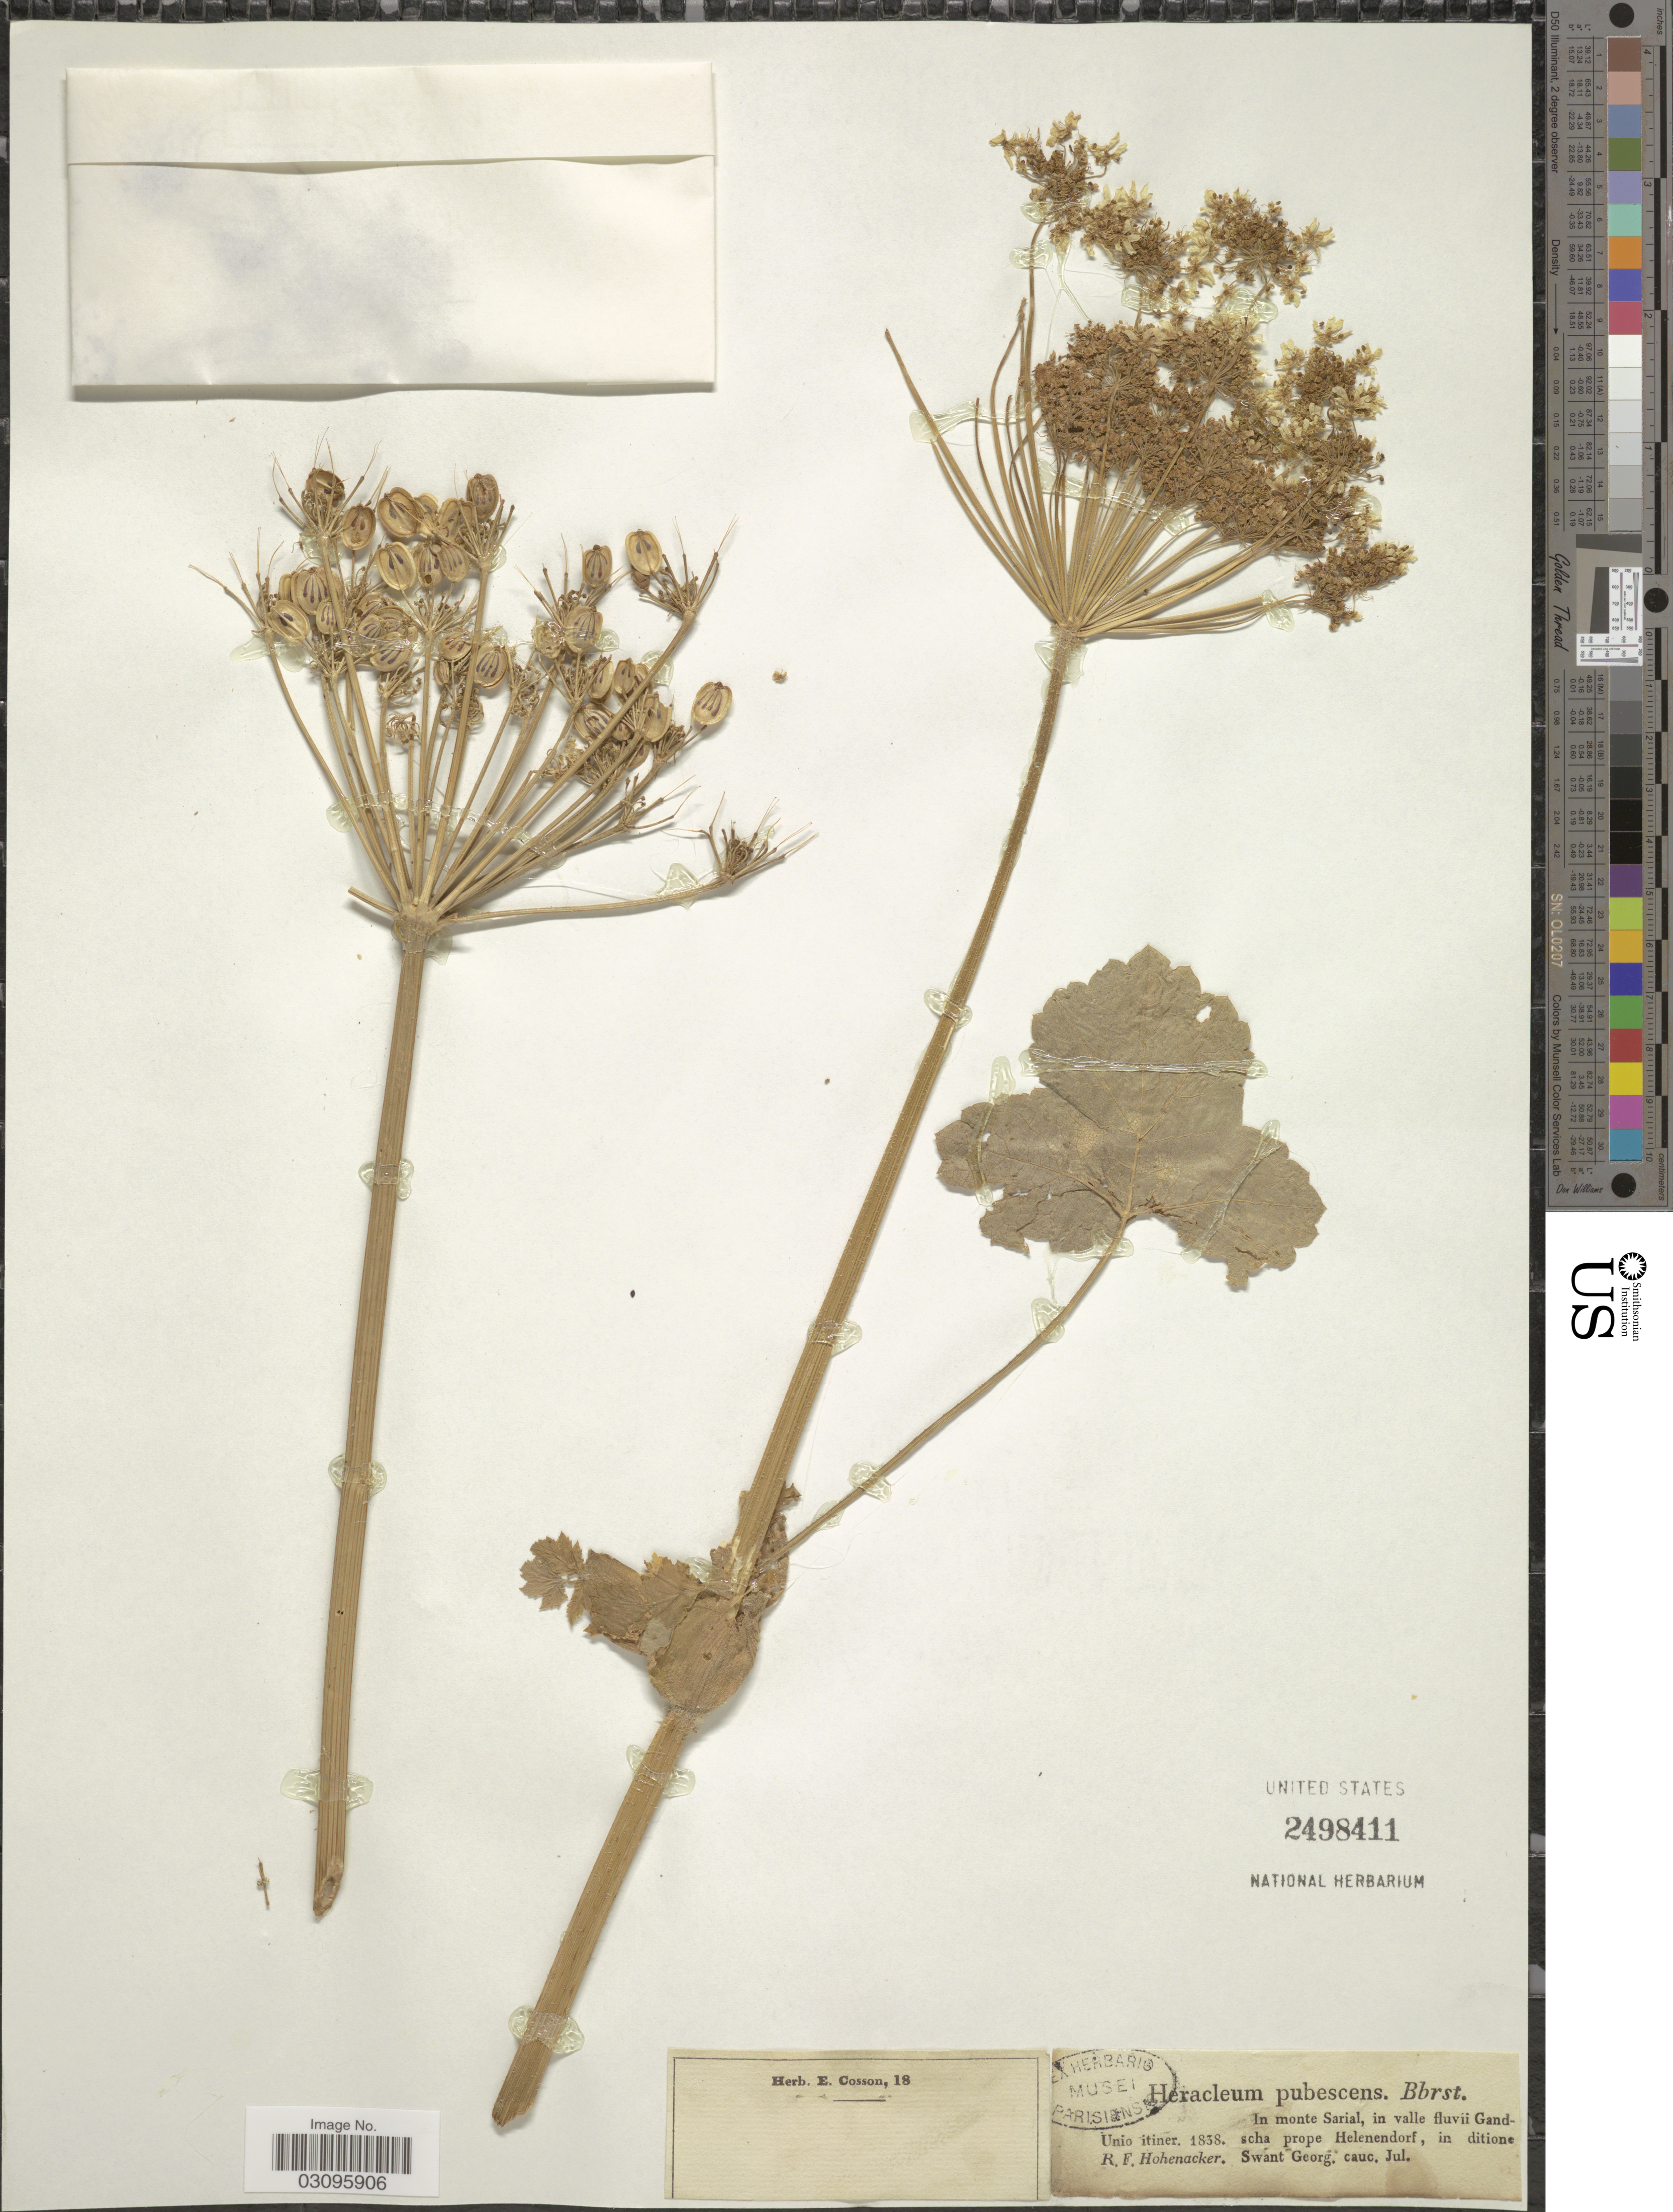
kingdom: Plantae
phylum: Tracheophyta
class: Magnoliopsida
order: Apiales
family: Apiaceae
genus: Heracleum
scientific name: Heracleum pubescens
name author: (Hoffm.) M. Bieb.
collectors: R. F. Hohenacker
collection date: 1838-07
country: Azerbaijan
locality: In monte Sarial, in valle fluvii Gandscha prope Helenendorf, in ditione Swant Georg. cauc.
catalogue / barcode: US 2498411